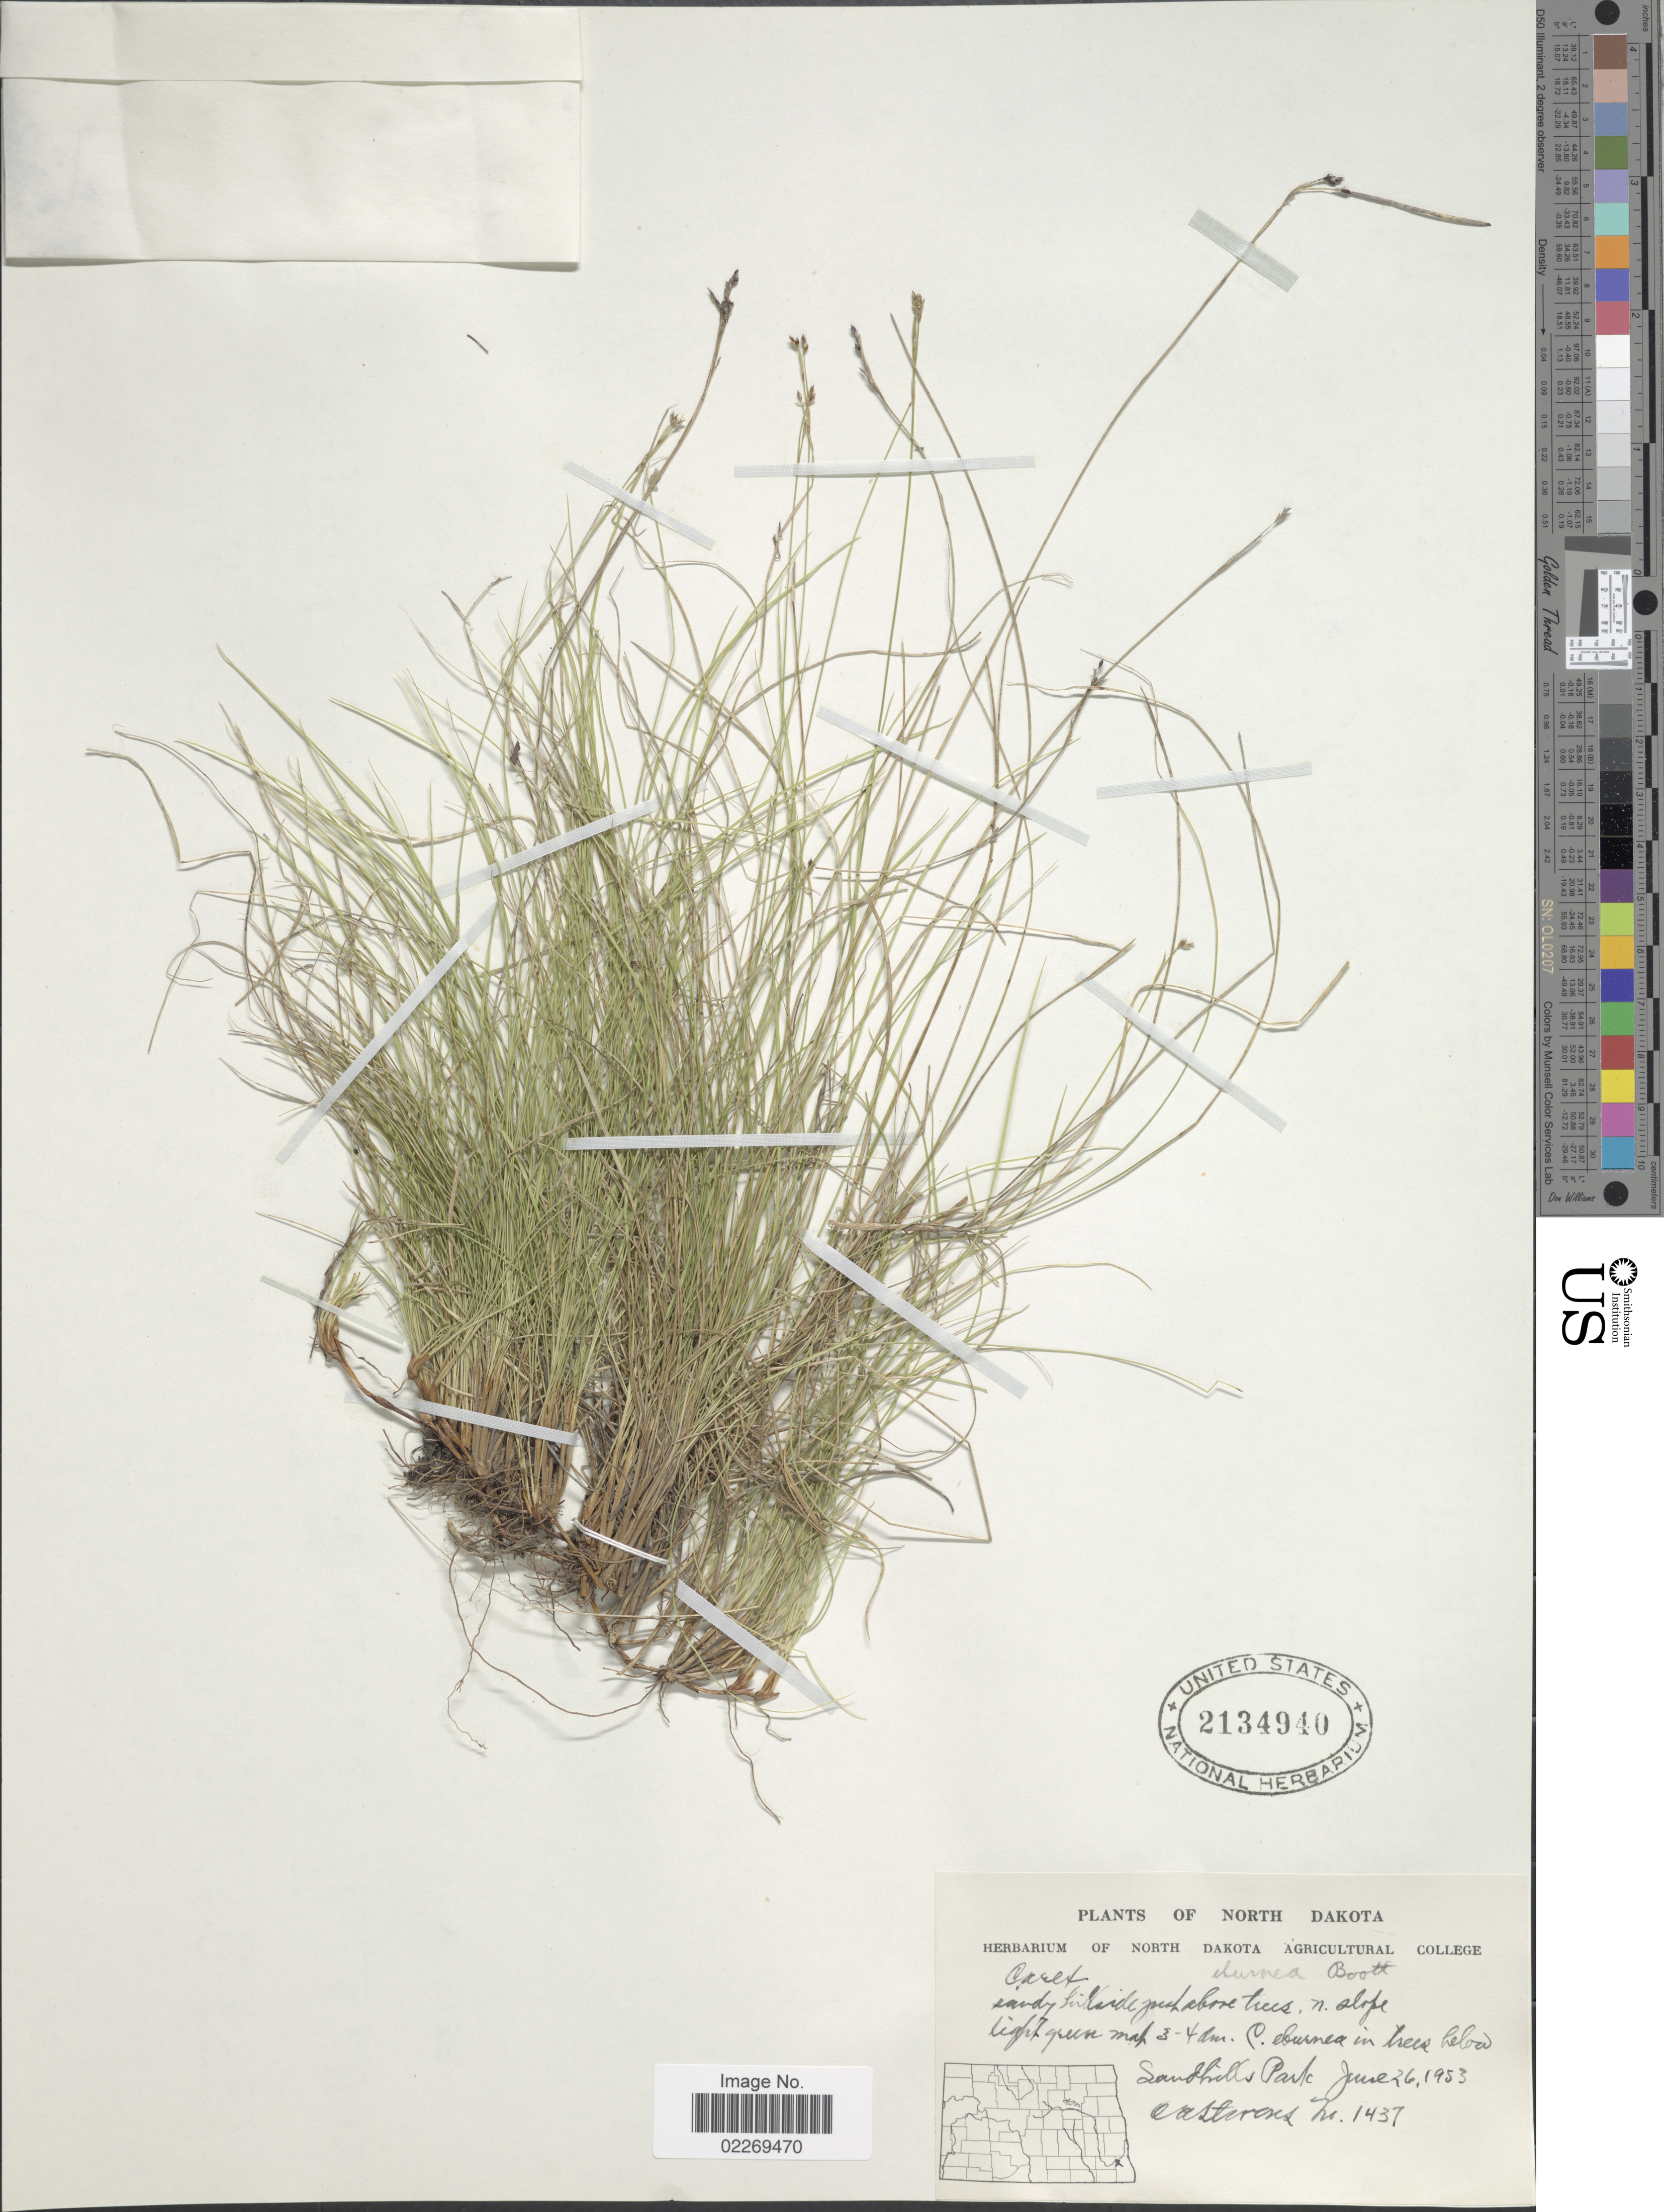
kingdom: Plantae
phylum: Tracheophyta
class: Liliopsida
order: Poales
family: Cyperaceae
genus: Carex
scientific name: Carex eburnea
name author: Boott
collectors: O. A. Stevens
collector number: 1437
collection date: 1953-06-26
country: United States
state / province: North Dakota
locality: Below Sandhills Park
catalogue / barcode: US 2134940